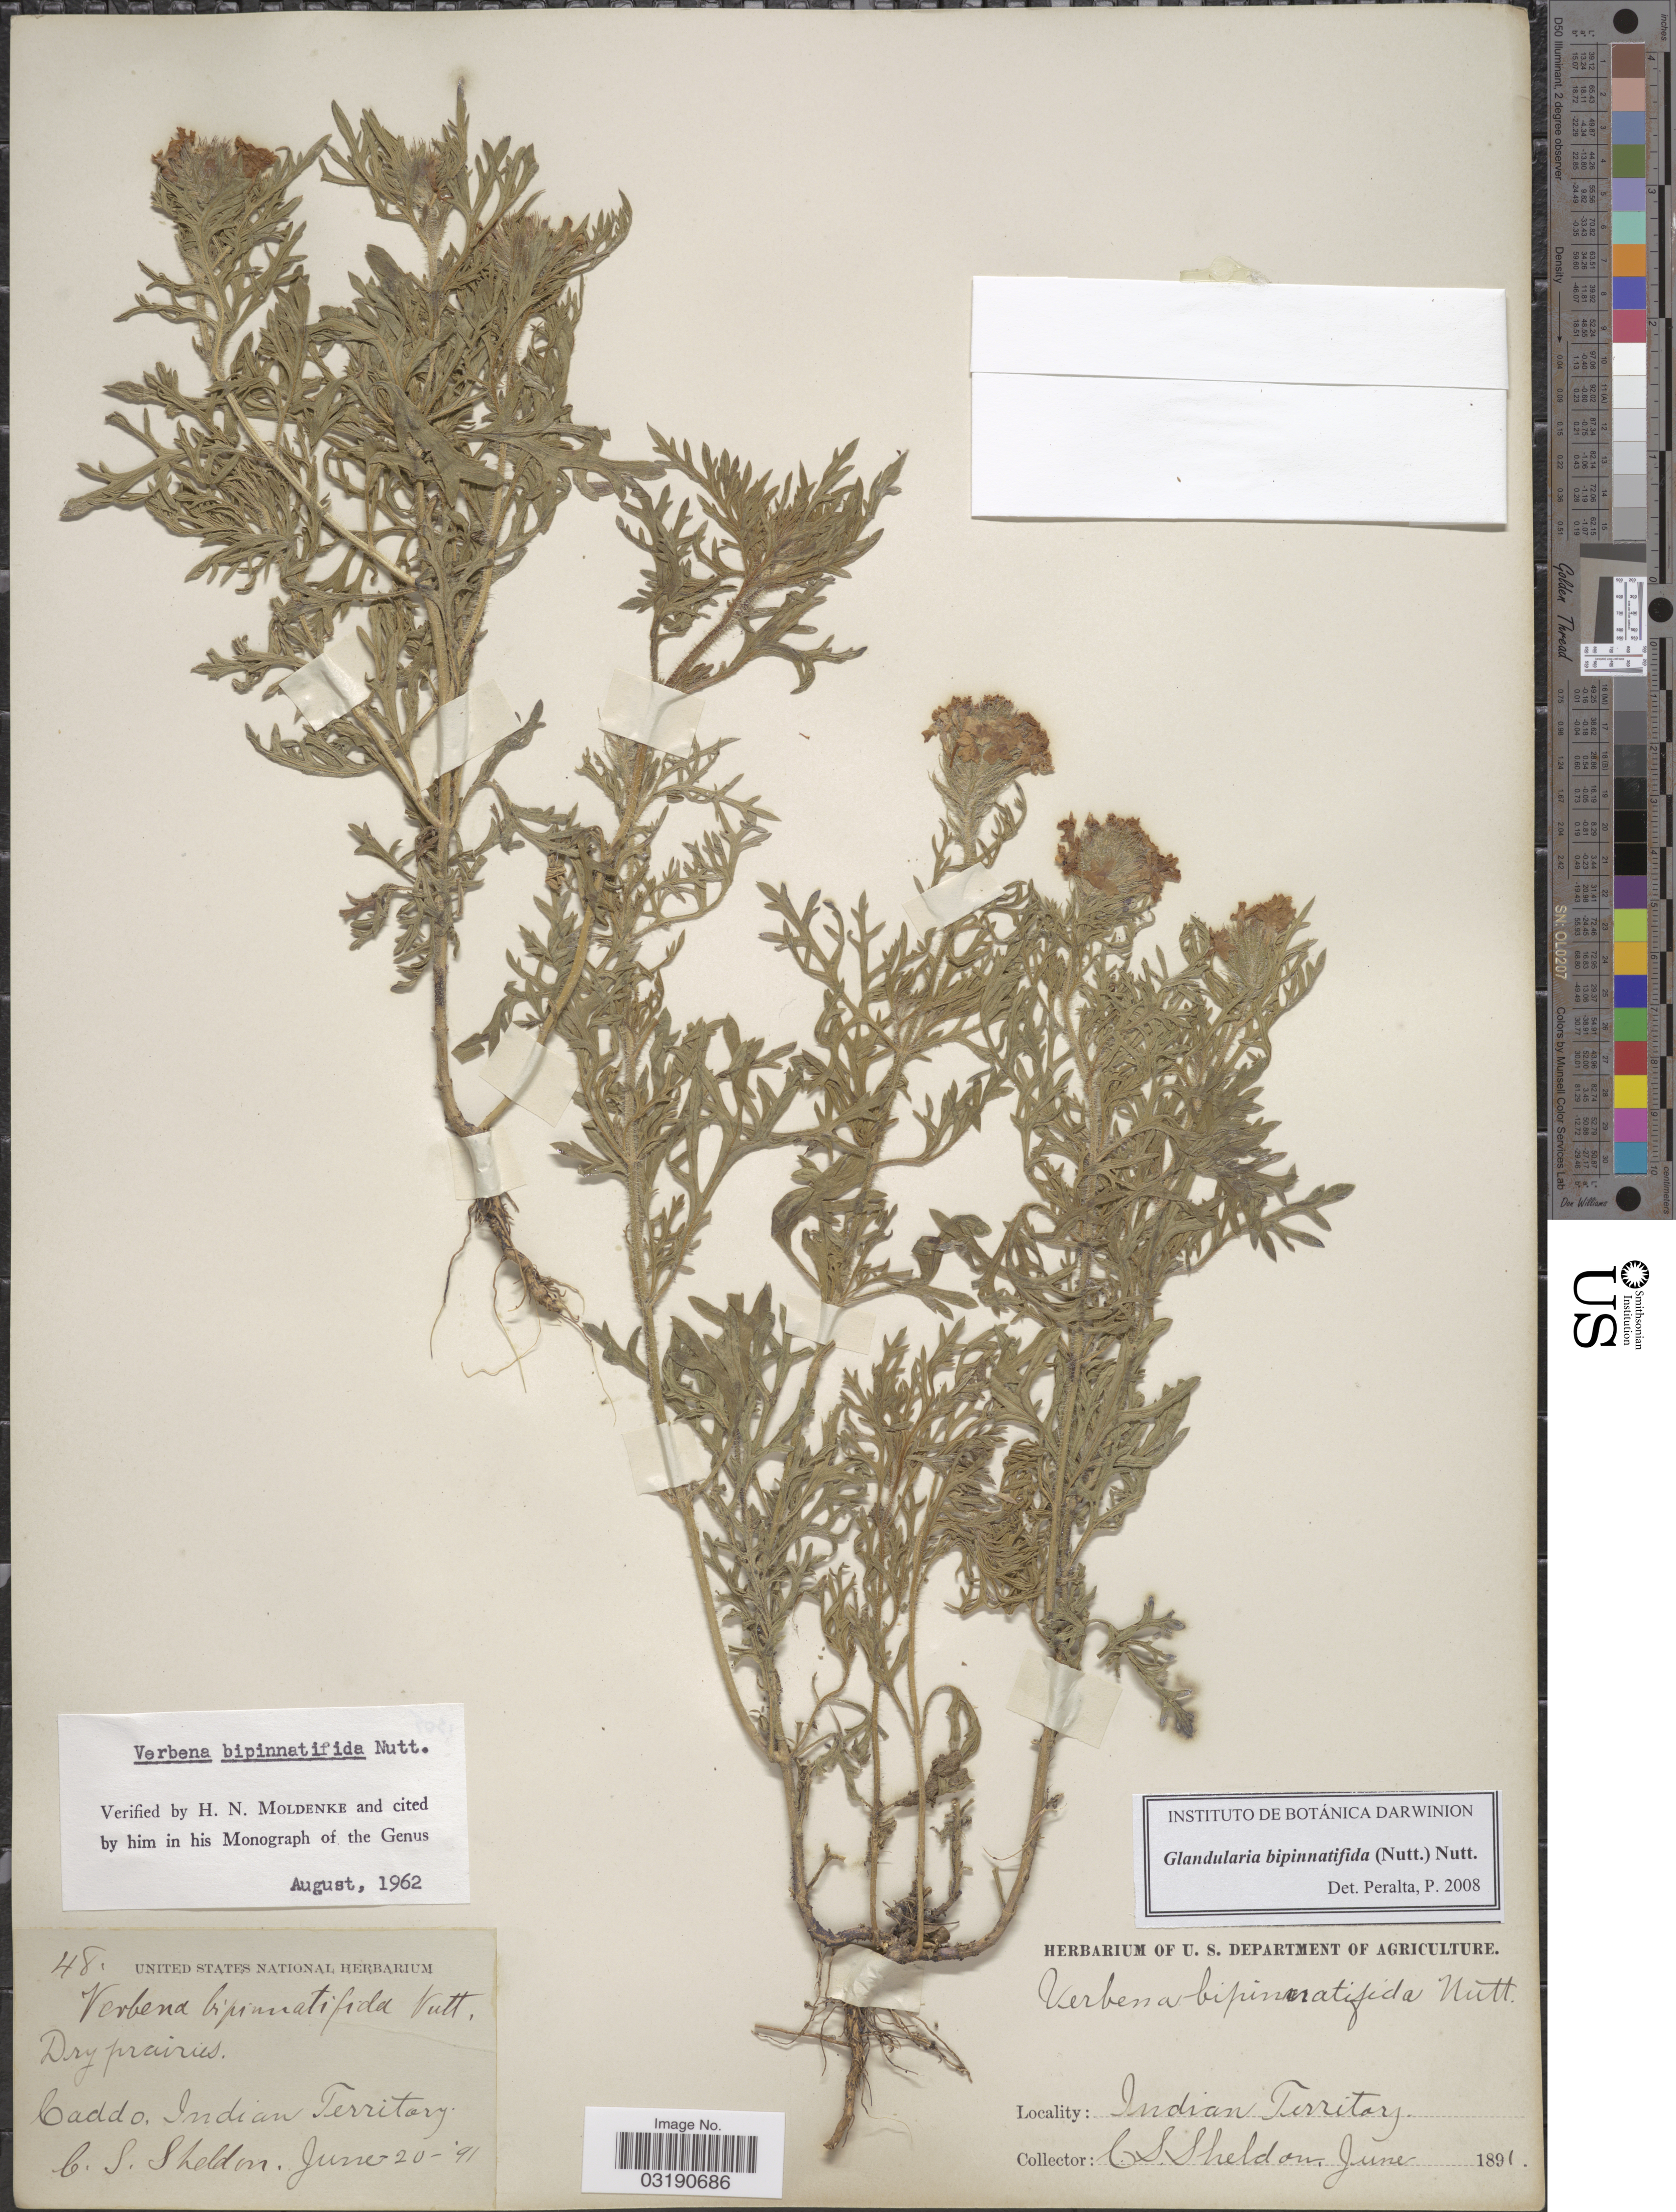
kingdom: Plantae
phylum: Tracheophyta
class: Magnoliopsida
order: Lamiales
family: Verbenaceae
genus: Verbena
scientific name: Verbena bipinnatifida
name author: (Schauer) Nutt.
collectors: C. S. Sheldon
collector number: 48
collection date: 1891-06-20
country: United States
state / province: Oklahoma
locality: Caddo, Indian Territory.